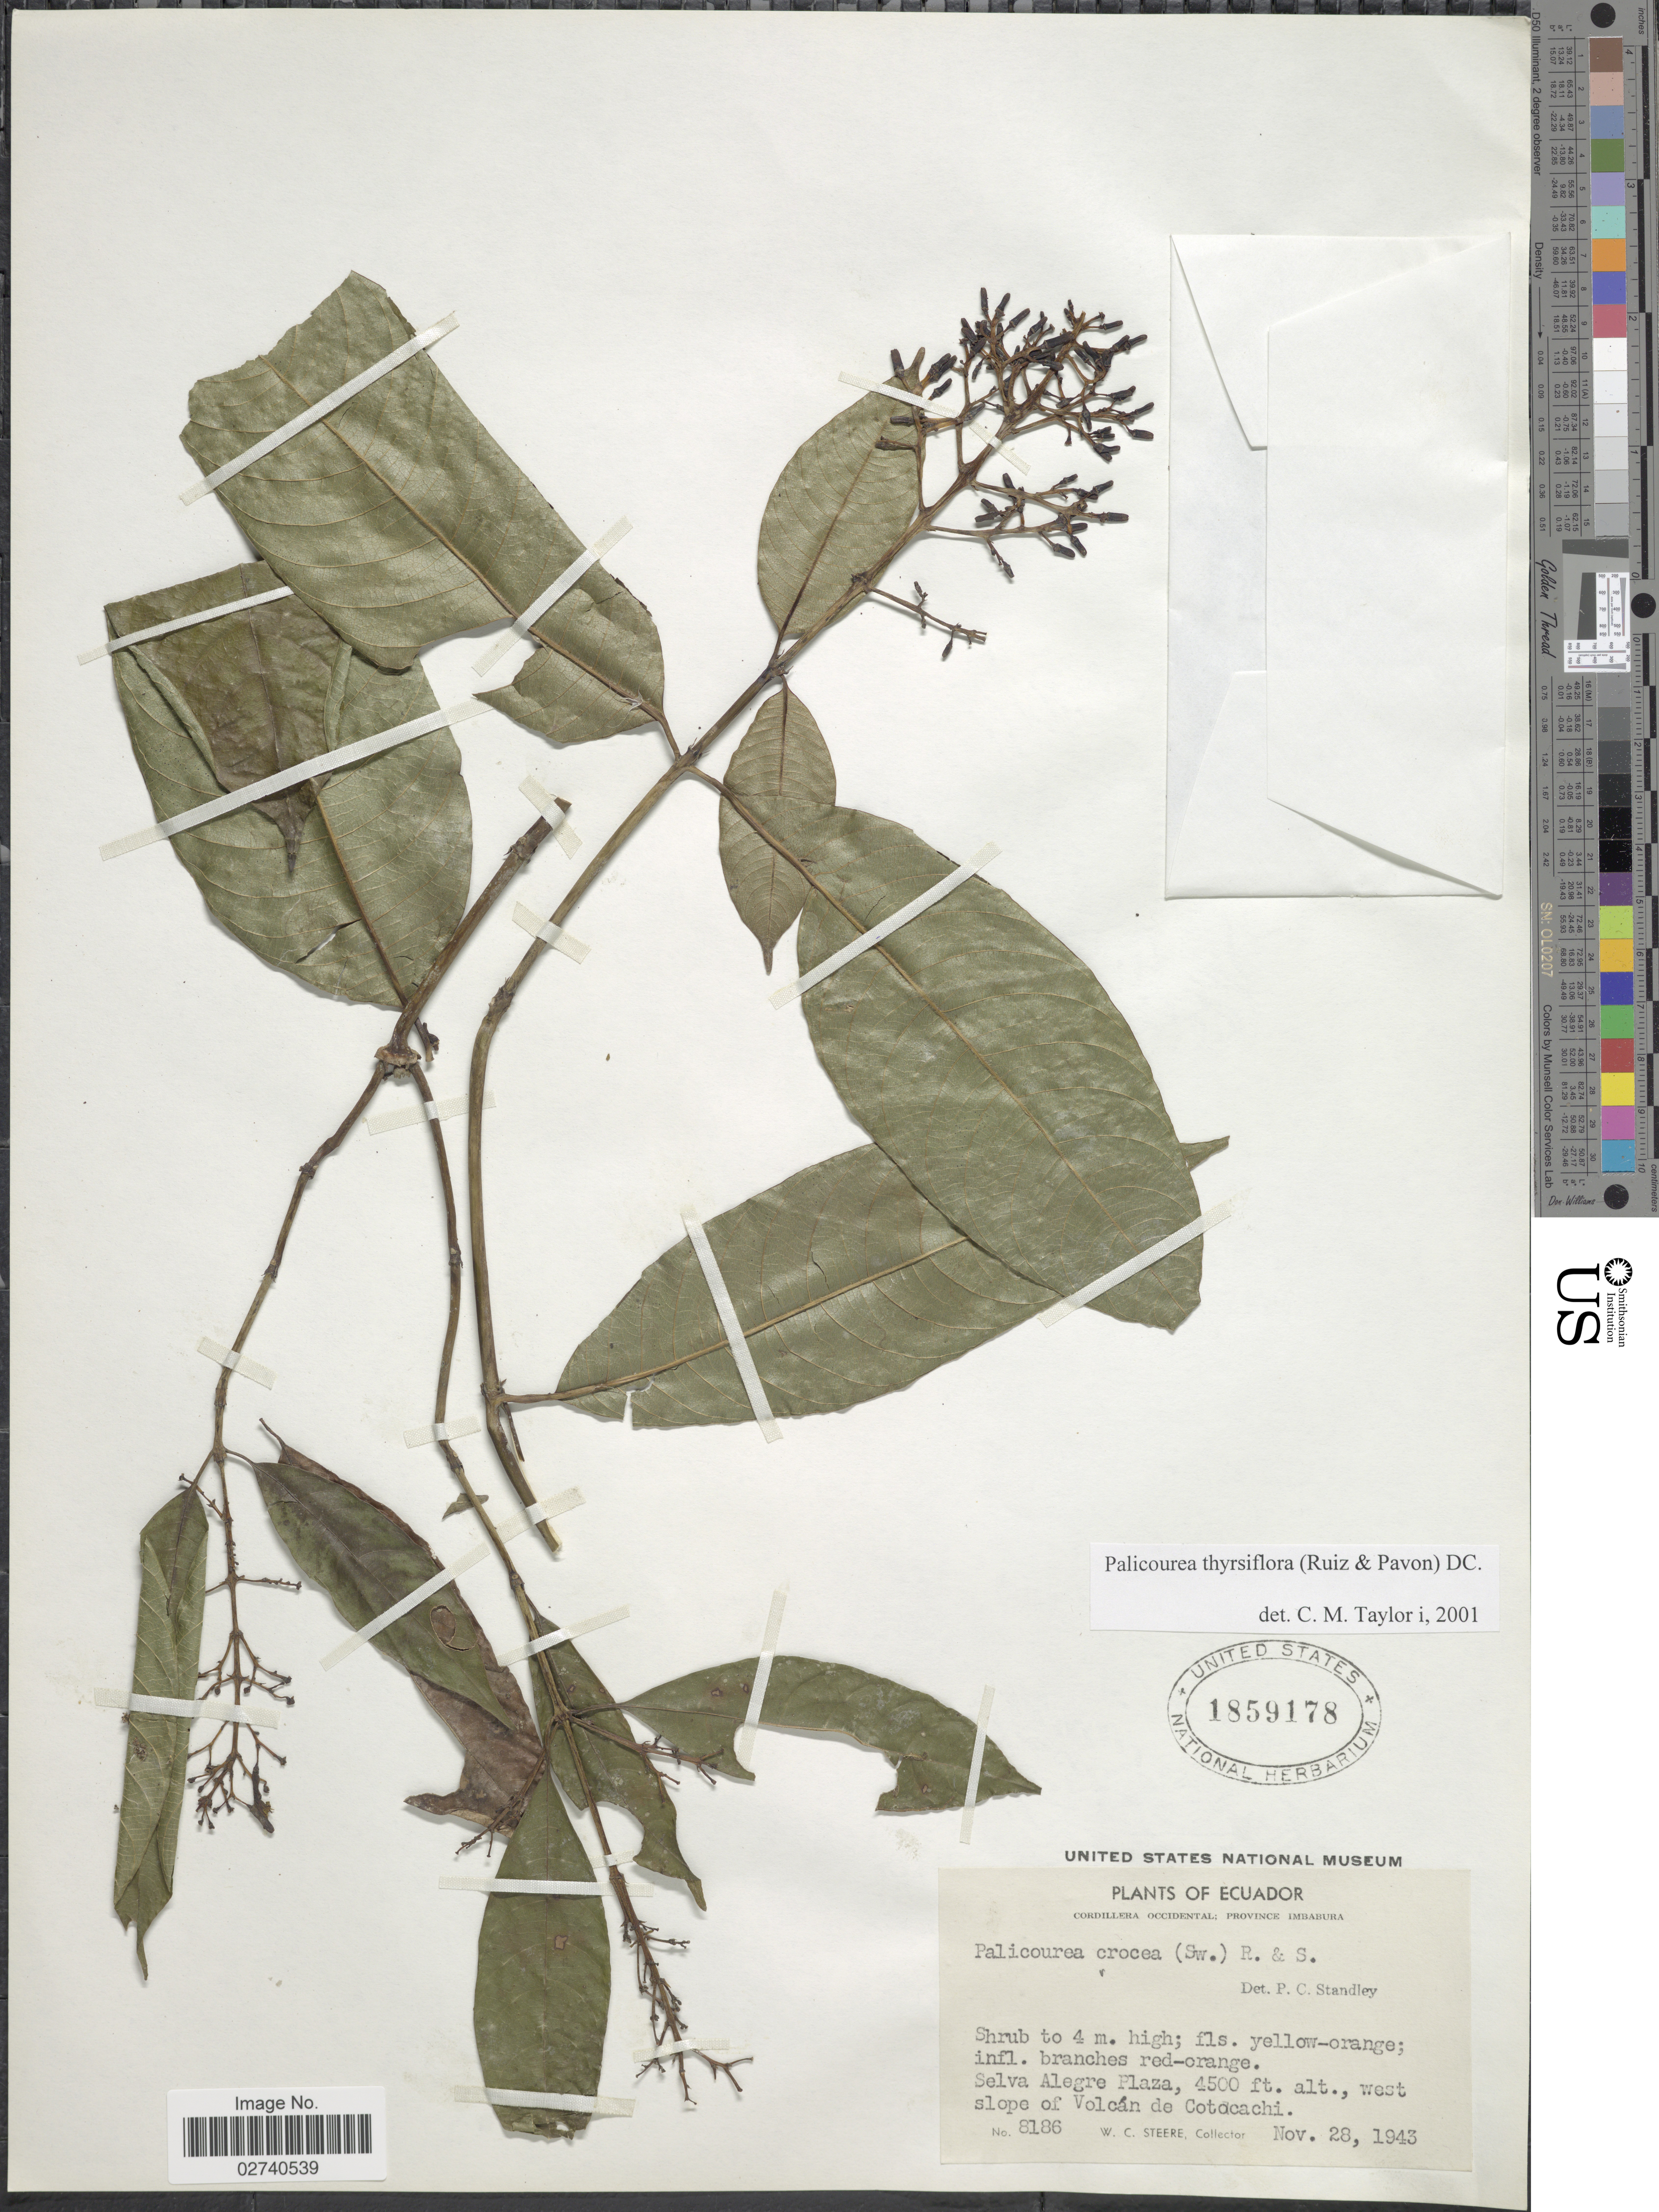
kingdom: Plantae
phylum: Tracheophyta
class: Magnoliopsida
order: Gentianales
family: Rubiaceae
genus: Palicourea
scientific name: Palicourea thyrsiflora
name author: (Ruiz & Pav.) DC.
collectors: W. C. Steere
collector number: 8186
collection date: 1943-11-28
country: Ecuador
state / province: Imbabura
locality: Cordillera Occidental. Selva Alegre Plaza, west slope of Volcan de Cotocachi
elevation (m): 1372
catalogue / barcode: US 1859178